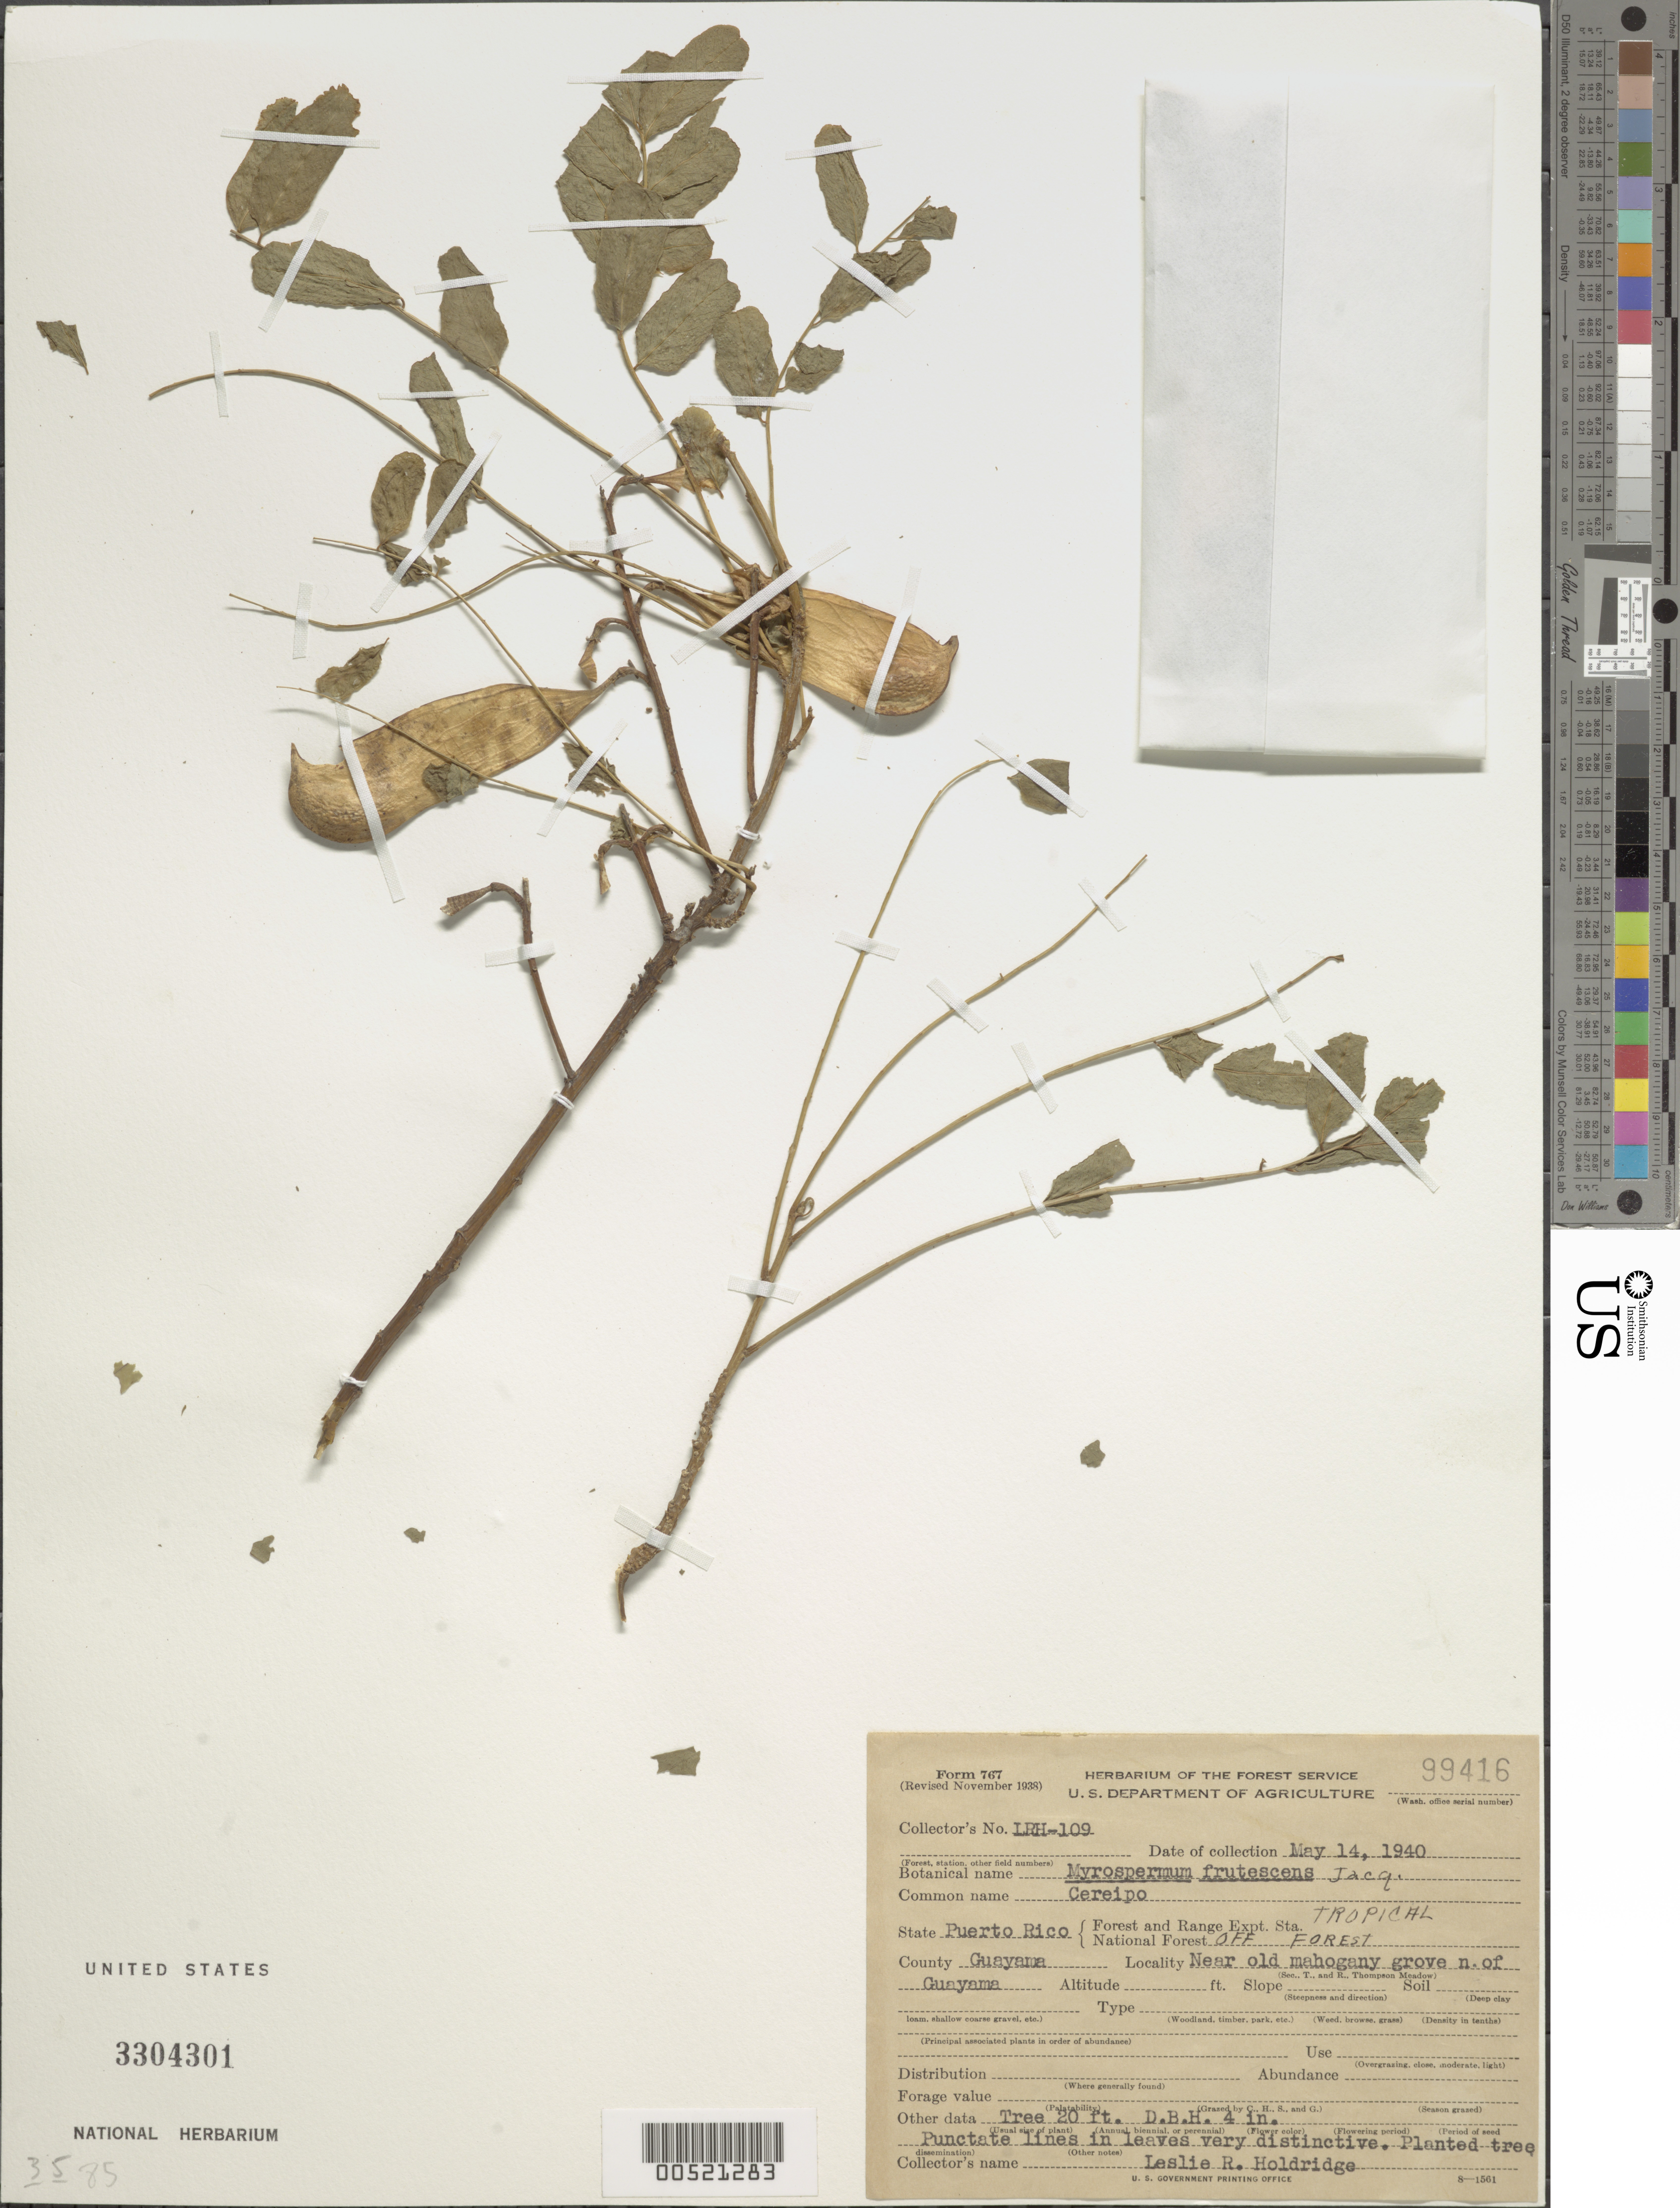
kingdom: Plantae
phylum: Tracheophyta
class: Magnoliopsida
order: Solanales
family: Convolvulaceae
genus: Jacquemontia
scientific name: Jacquemontia pentanthos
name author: (Jacq.) G. Don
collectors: J. Carrasquillo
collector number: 109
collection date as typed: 10 Nov 1989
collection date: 1989-11-10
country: Puerto Rico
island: Greater Antilles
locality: Mun. Rio Grande: W of Rio Mar, edge of Ensenada Comezón & mangrove swamp.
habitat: Sunny area.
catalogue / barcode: US 3304301